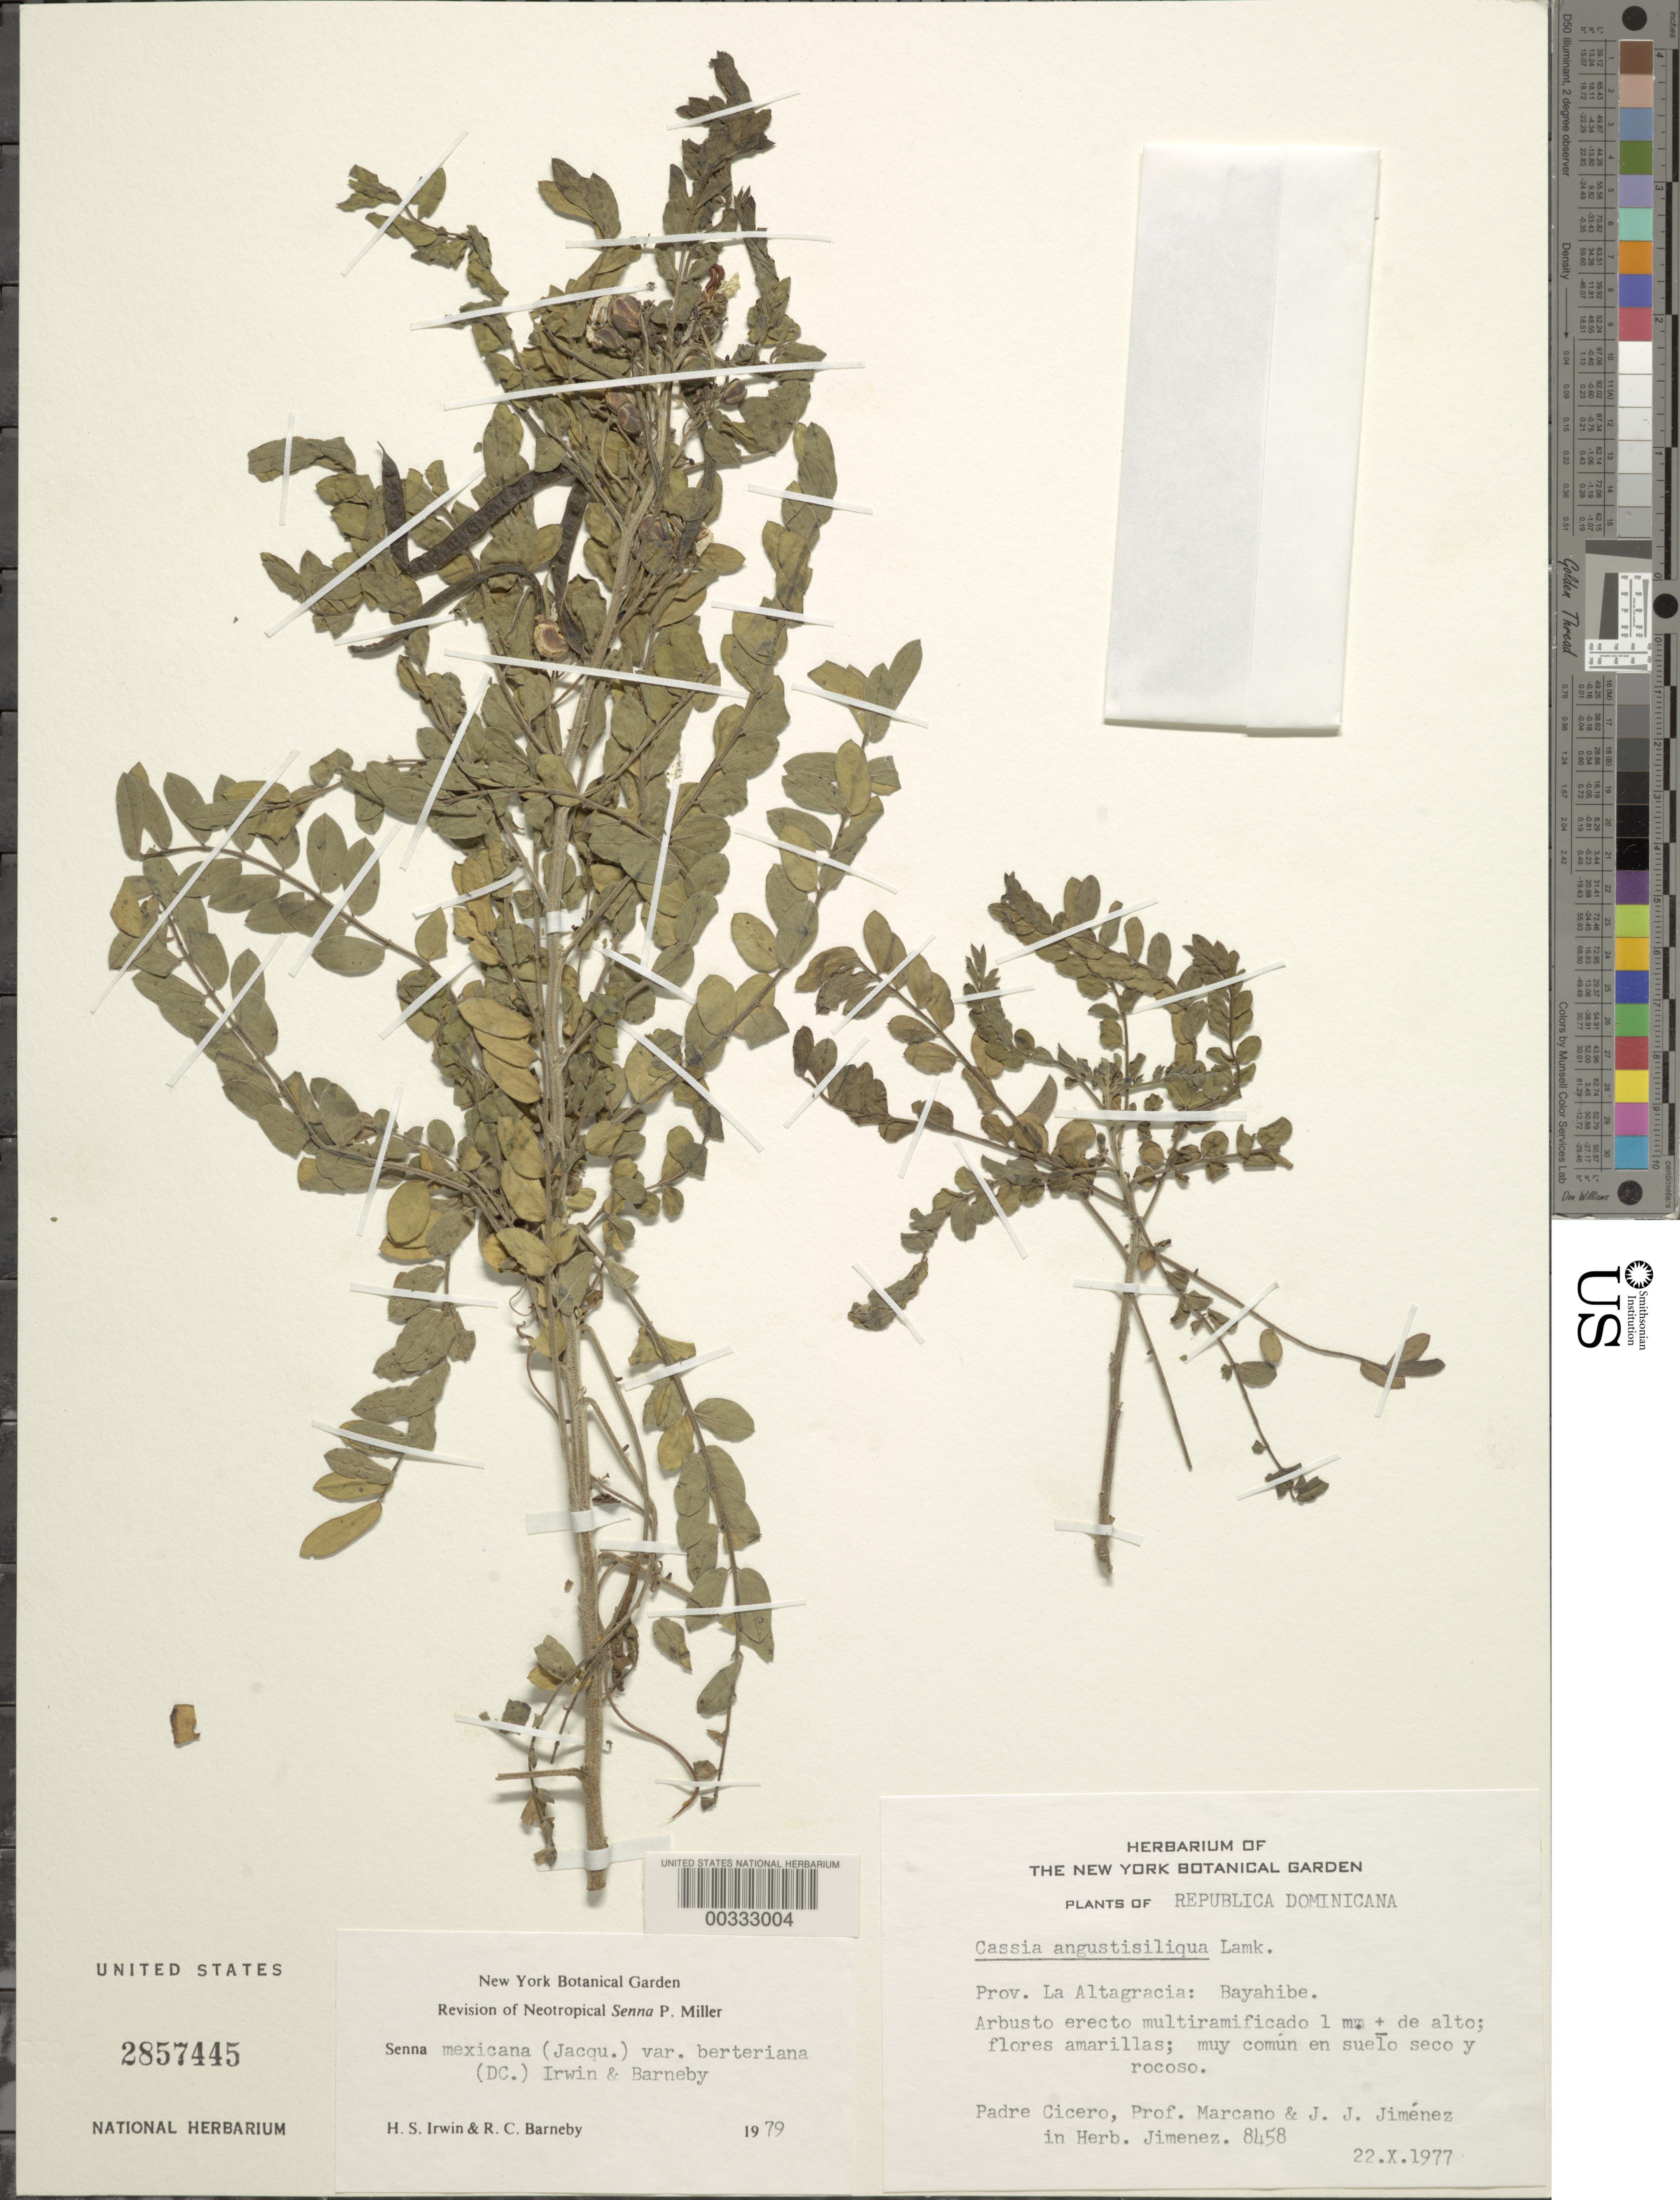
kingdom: Plantae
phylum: Tracheophyta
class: Magnoliopsida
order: Fabales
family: Fabaceae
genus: Senna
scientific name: Senna mexicana var. berteriana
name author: (Balb. ex DC.) H.S. Irwin & Barneby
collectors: B. Cicero, E. J. Marcano F. & J. J. Jiménez Almonte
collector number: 8458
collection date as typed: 22 Oct 1977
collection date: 1977-10-22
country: Dominican Republic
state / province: La Altagracia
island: Hispaniola Island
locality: Bayahibe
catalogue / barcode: US 2857445